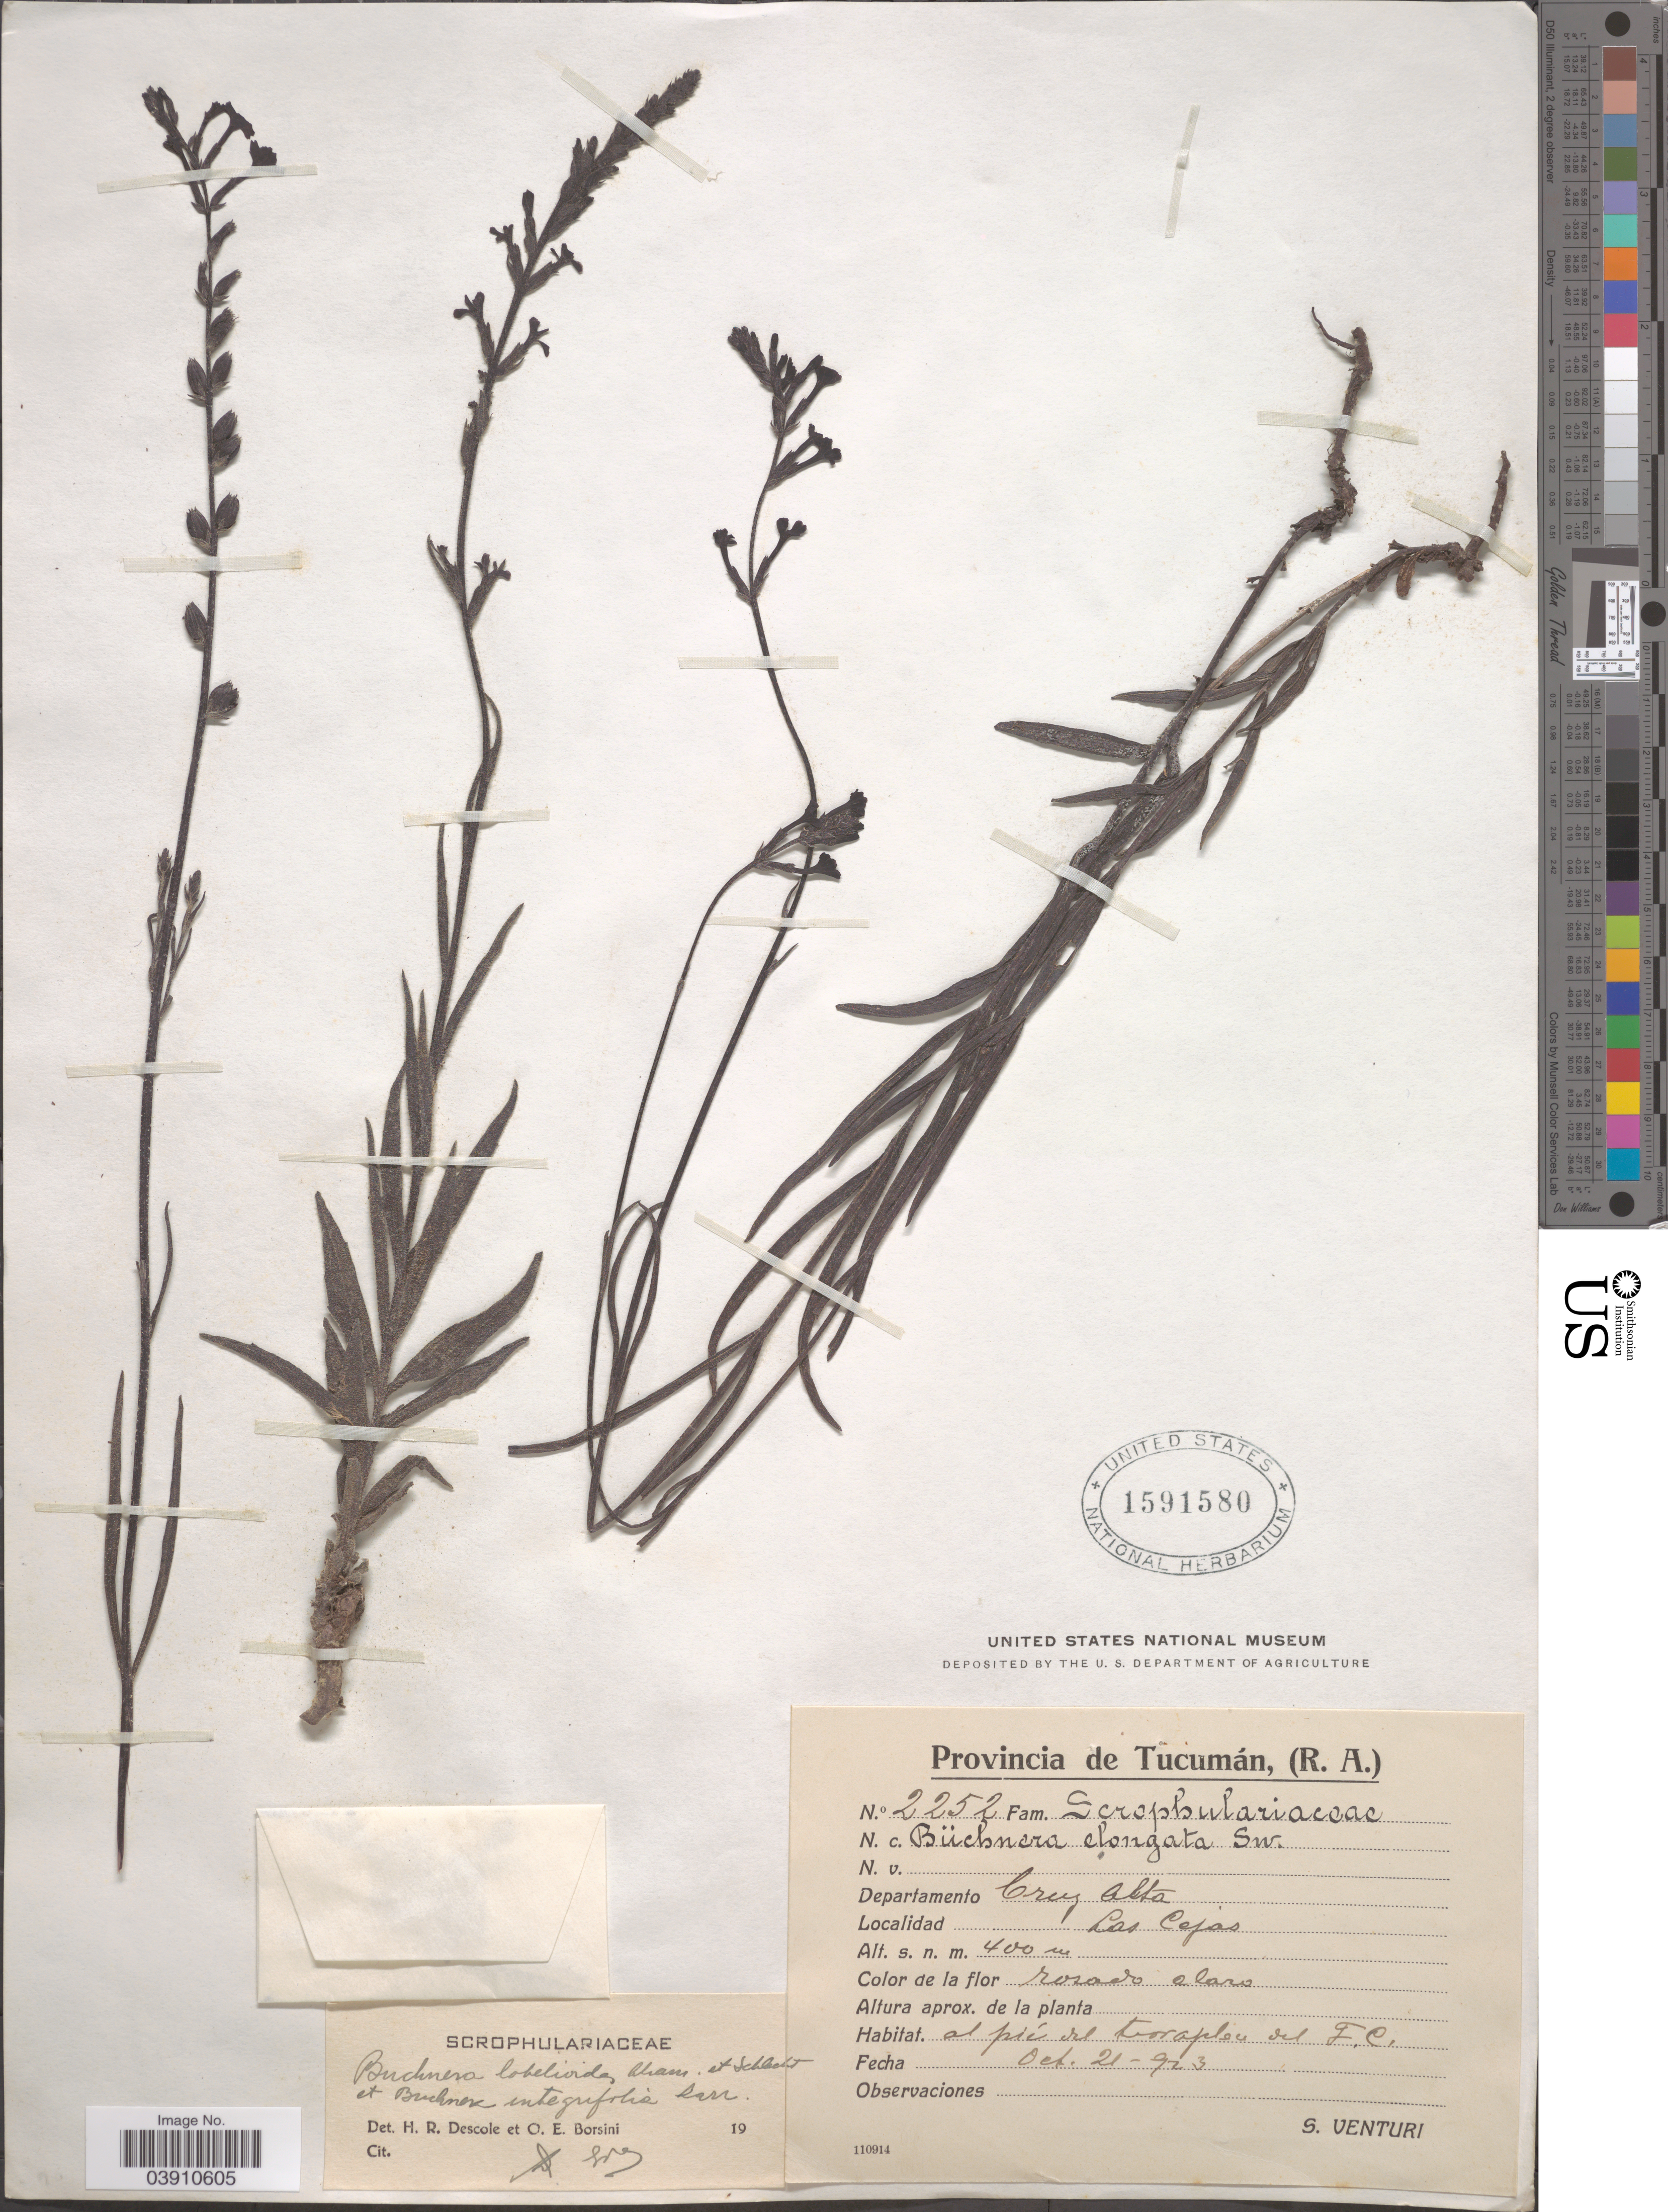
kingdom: Plantae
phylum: Tracheophyta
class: Magnoliopsida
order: Lamiales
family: Orobanchaceae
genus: Buchnera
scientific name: Buchnera ternifolia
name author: Kunth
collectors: S. Venturi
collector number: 2252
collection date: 1923-10-21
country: Argentina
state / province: Tucuman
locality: Departamento Cruz Alta. Las Cejas.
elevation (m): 400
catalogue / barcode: US 1591580